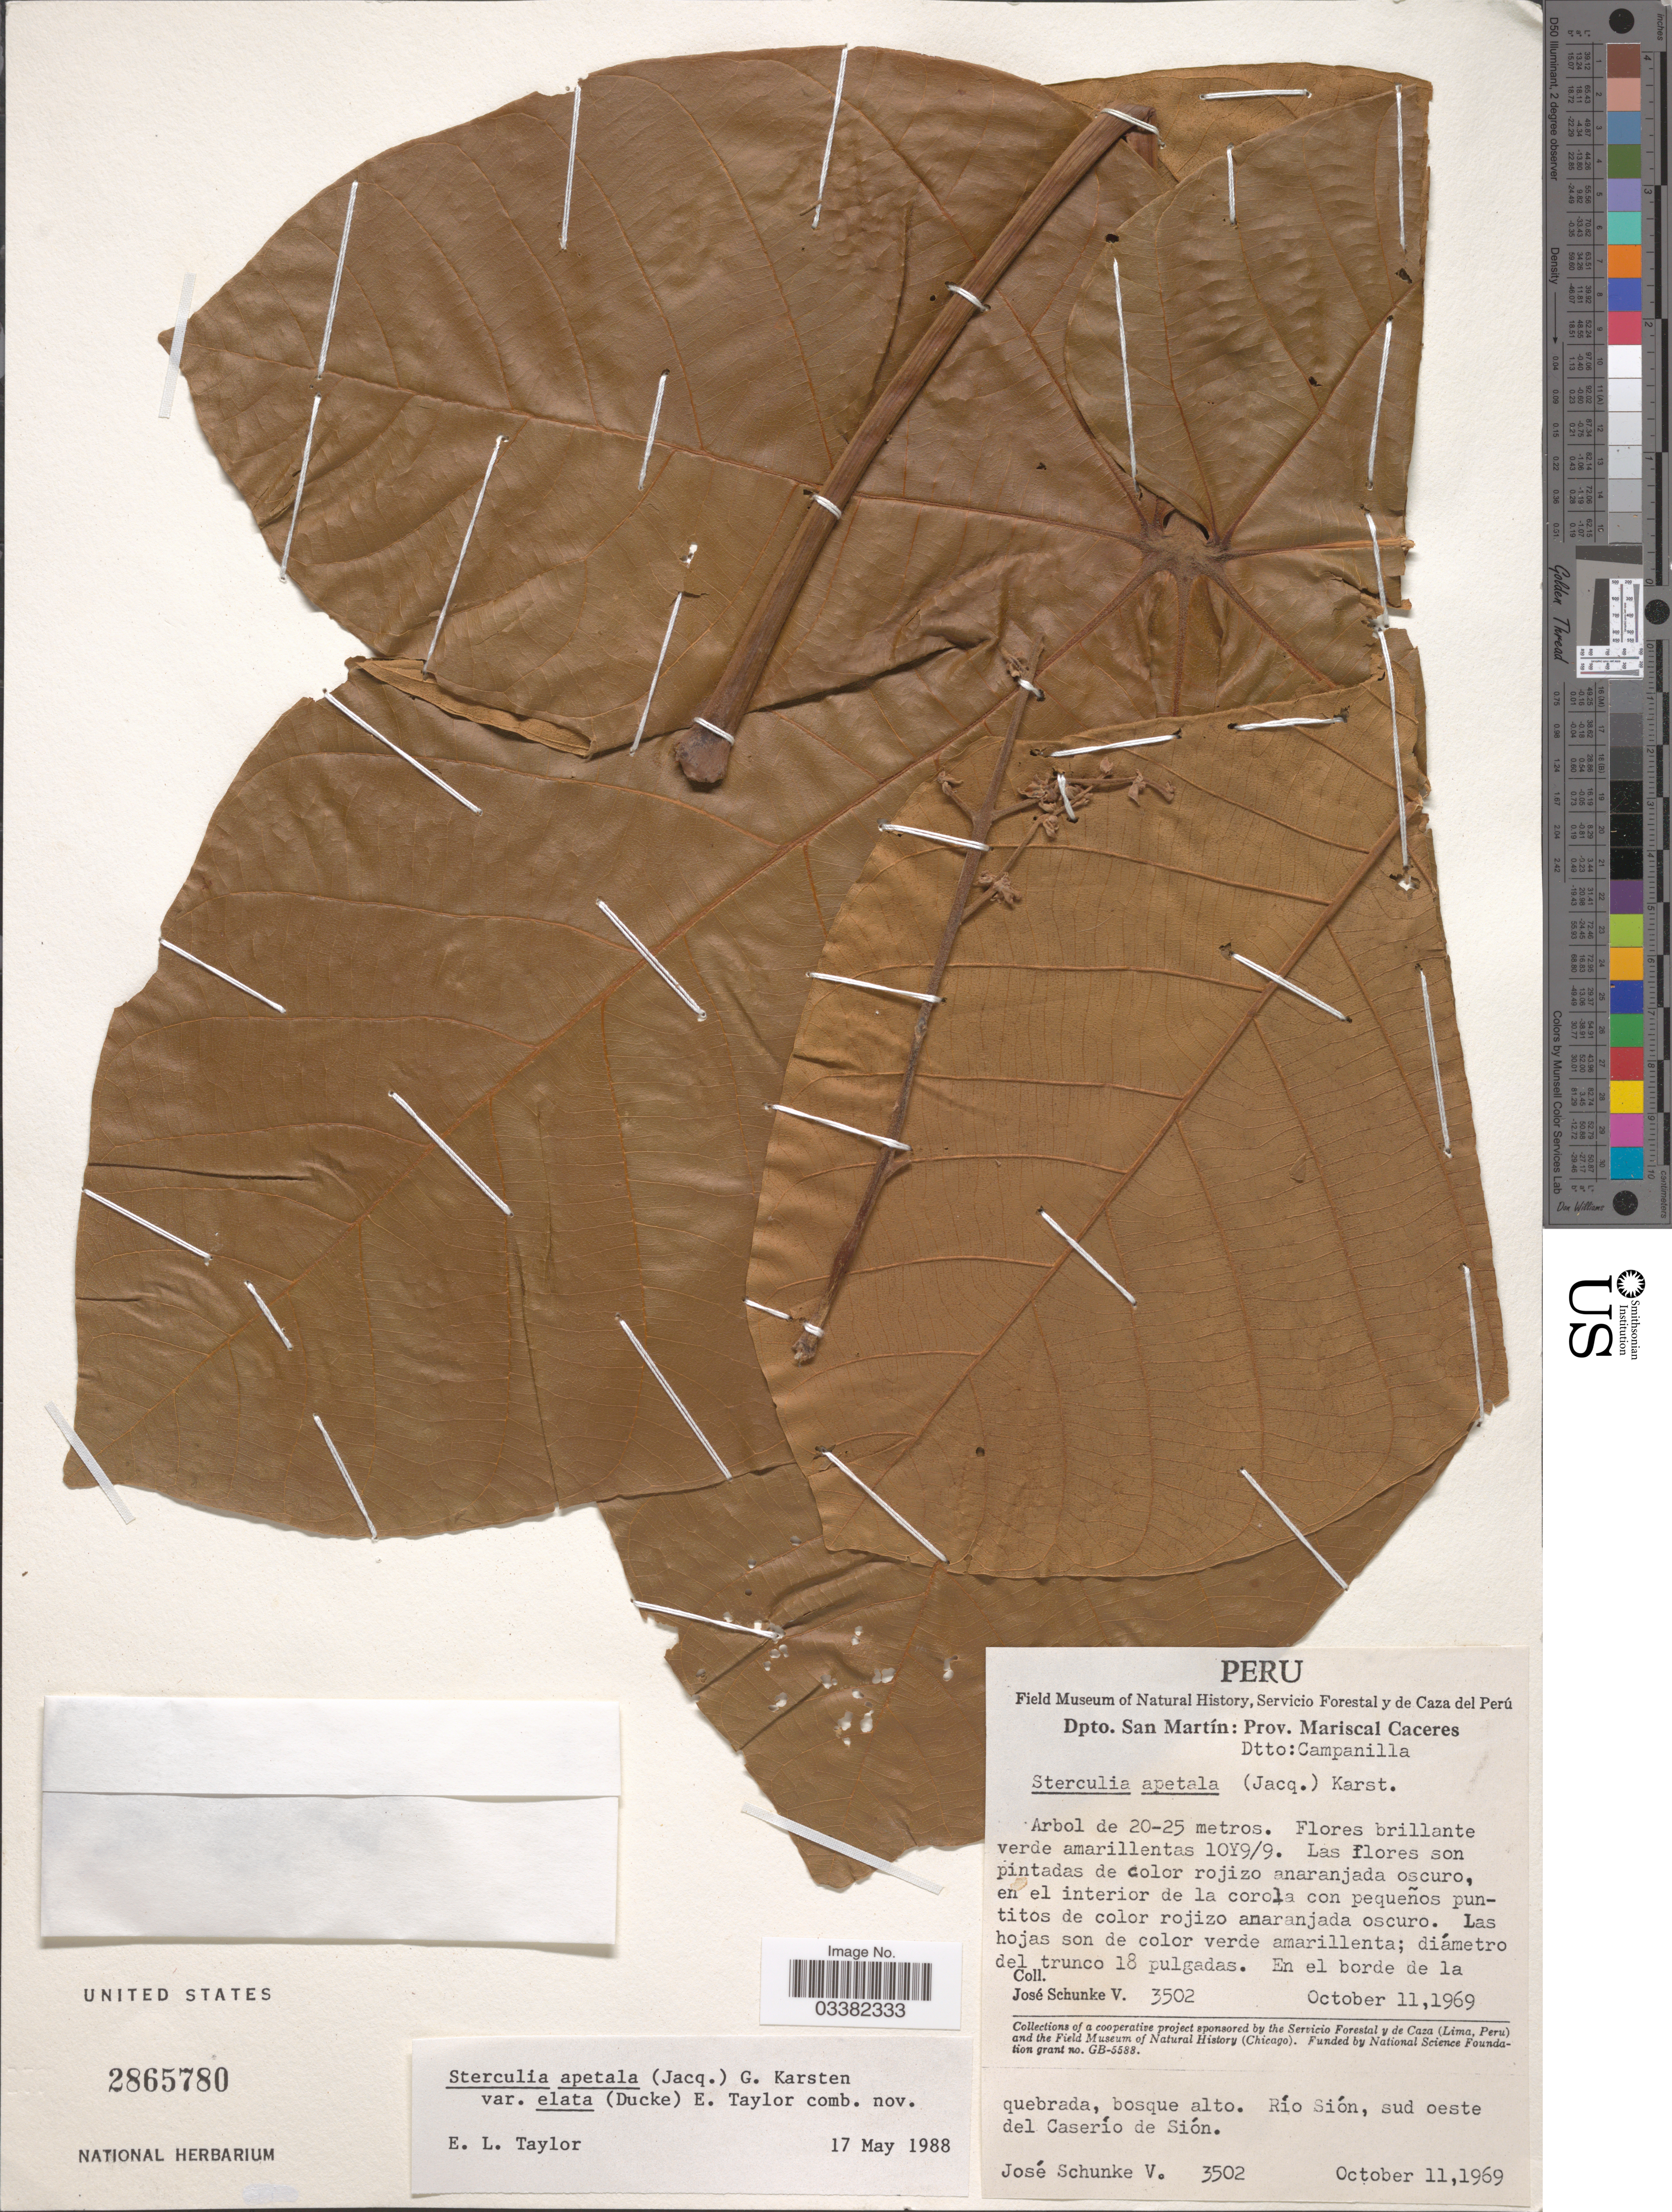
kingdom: Plantae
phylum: Tracheophyta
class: Magnoliopsida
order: Malvales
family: Malvaceae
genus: Sterculia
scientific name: Sterculia apetala var. elata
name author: (Jacq.) H. Karst.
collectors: J. Schunke Vigo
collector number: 3502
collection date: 1969-10-11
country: Peru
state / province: San Martín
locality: Dpto. San Martín: Prov. Mariscal Caceres. Dtto: Campanilla. En el borde de la quebrada, bosque alto. Río Sión, sud oeste del Caserío de Sión.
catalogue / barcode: US 2865780